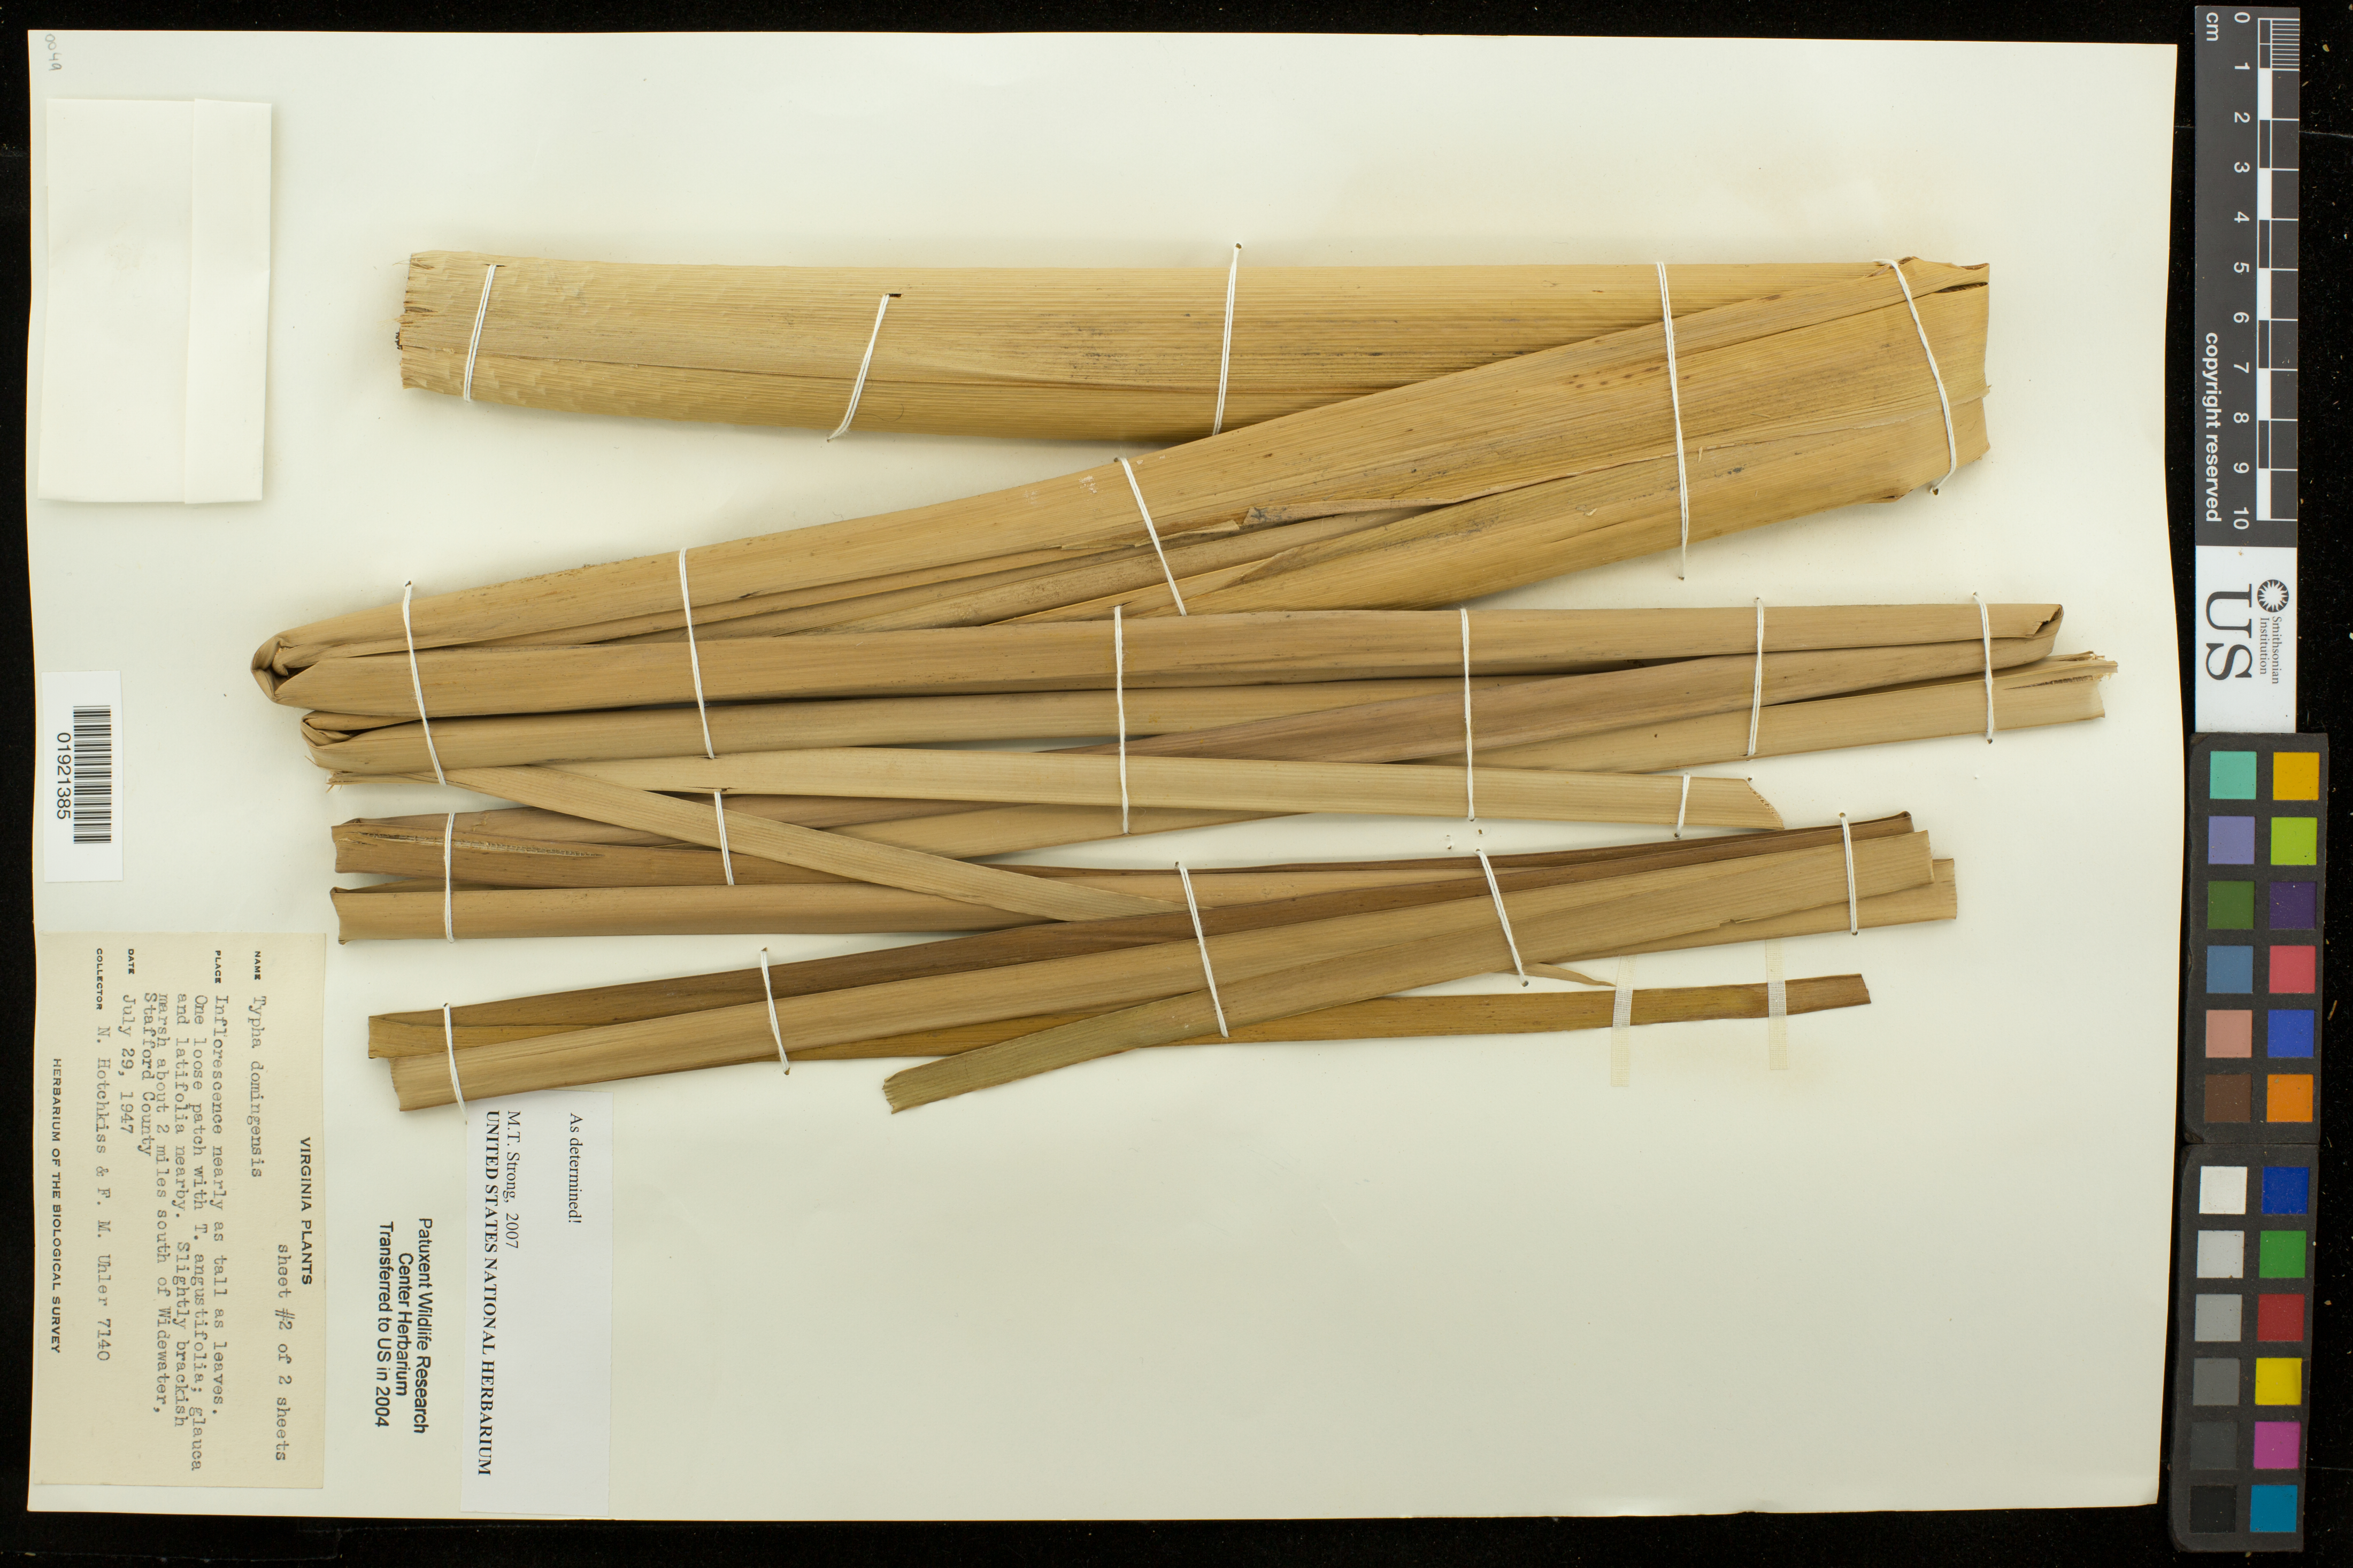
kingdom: Plantae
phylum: Tracheophyta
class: Liliopsida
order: Poales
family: Typhaceae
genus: Typha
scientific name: Typha domingensis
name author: Pers.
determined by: Strong, Mark T., (BOT), Smithsonian Institution - National Museum of Natural History (UNITED STATES)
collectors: N. Hotchkiss & F. Uhler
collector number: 7140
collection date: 1947-07-29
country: United States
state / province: Virginia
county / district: Stafford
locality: Slightly brackish marsh about 2 miles south of Widewater, Stafford County.